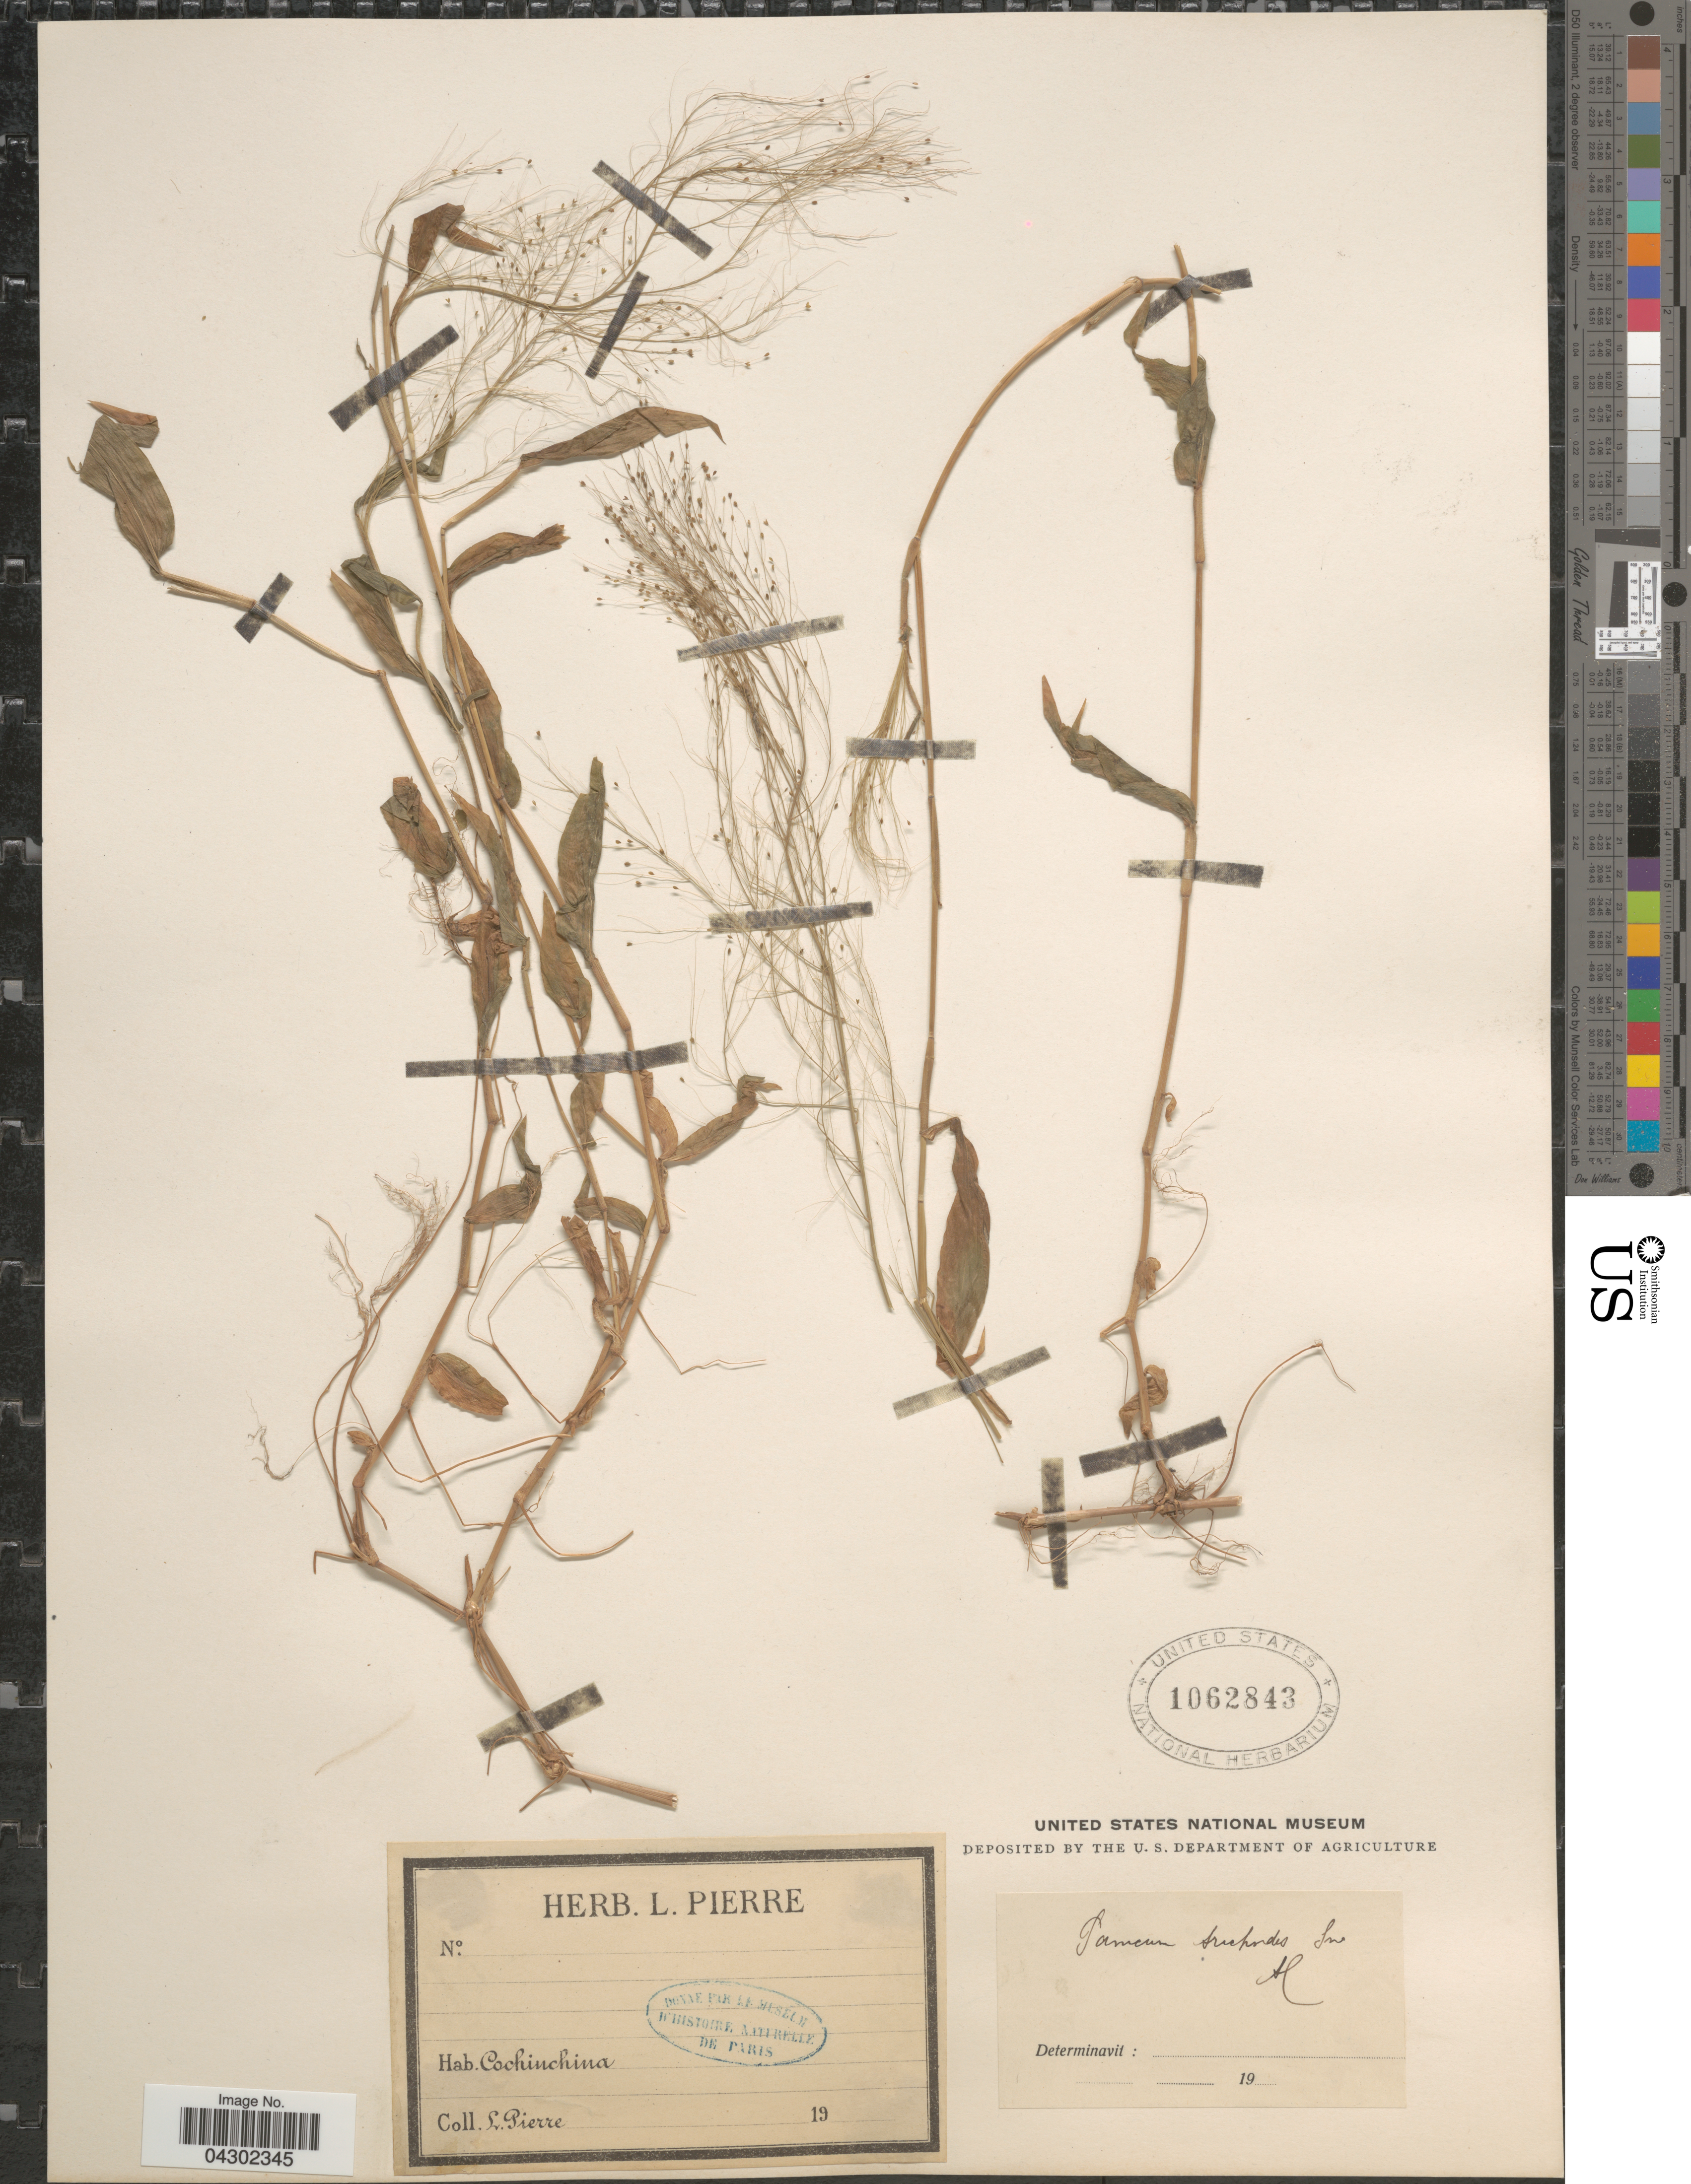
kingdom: Plantae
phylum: Tracheophyta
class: Liliopsida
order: Poales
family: Poaceae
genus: Panicum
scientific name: Panicum trichoides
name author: Sw.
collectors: L. Pierre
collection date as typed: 19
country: Vietnam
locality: Cochinchina.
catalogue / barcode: US 1062843